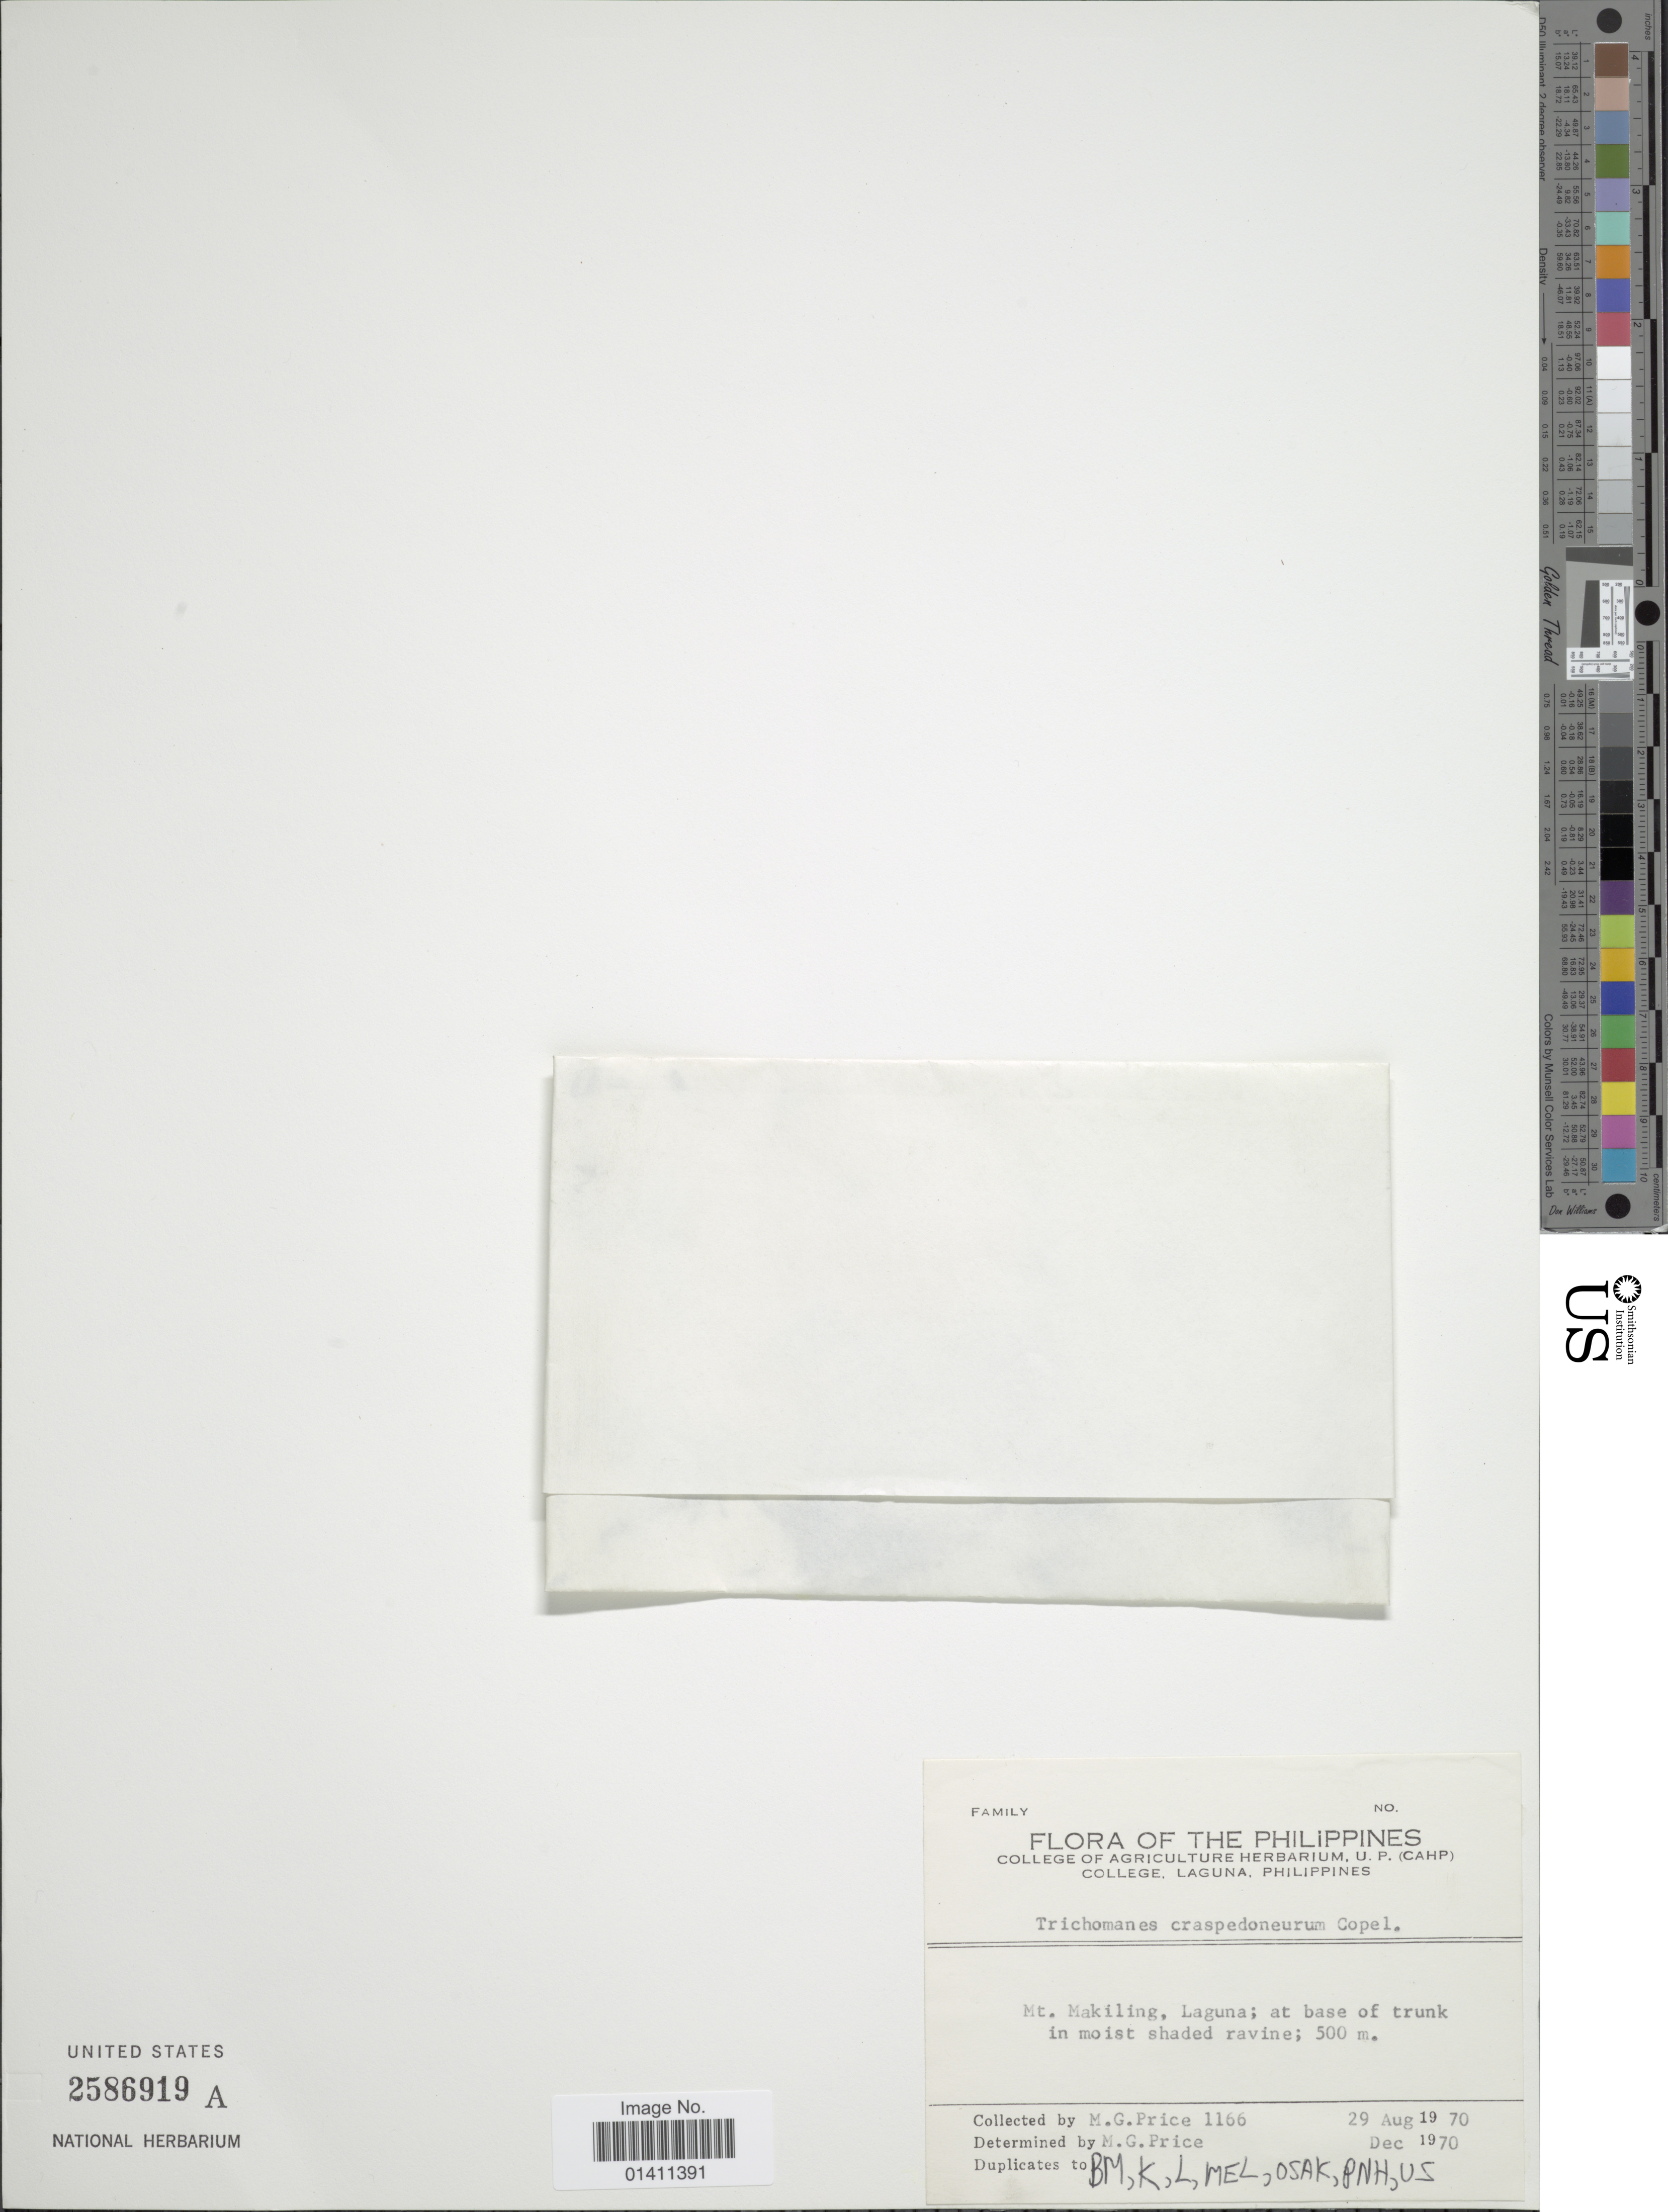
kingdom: Plantae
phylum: Tracheophyta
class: Polypodiopsida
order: Hymenophyllales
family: Hymenophyllaceae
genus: Didymoglossum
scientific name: Didymoglossum craspedoneurum (Copel.) comb. ined., 2015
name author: (Copel.)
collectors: M. G. Price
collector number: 1166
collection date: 1970-08-29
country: Philippines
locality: Mt. Makiling, Laguna.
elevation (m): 500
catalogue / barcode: US 2586919A